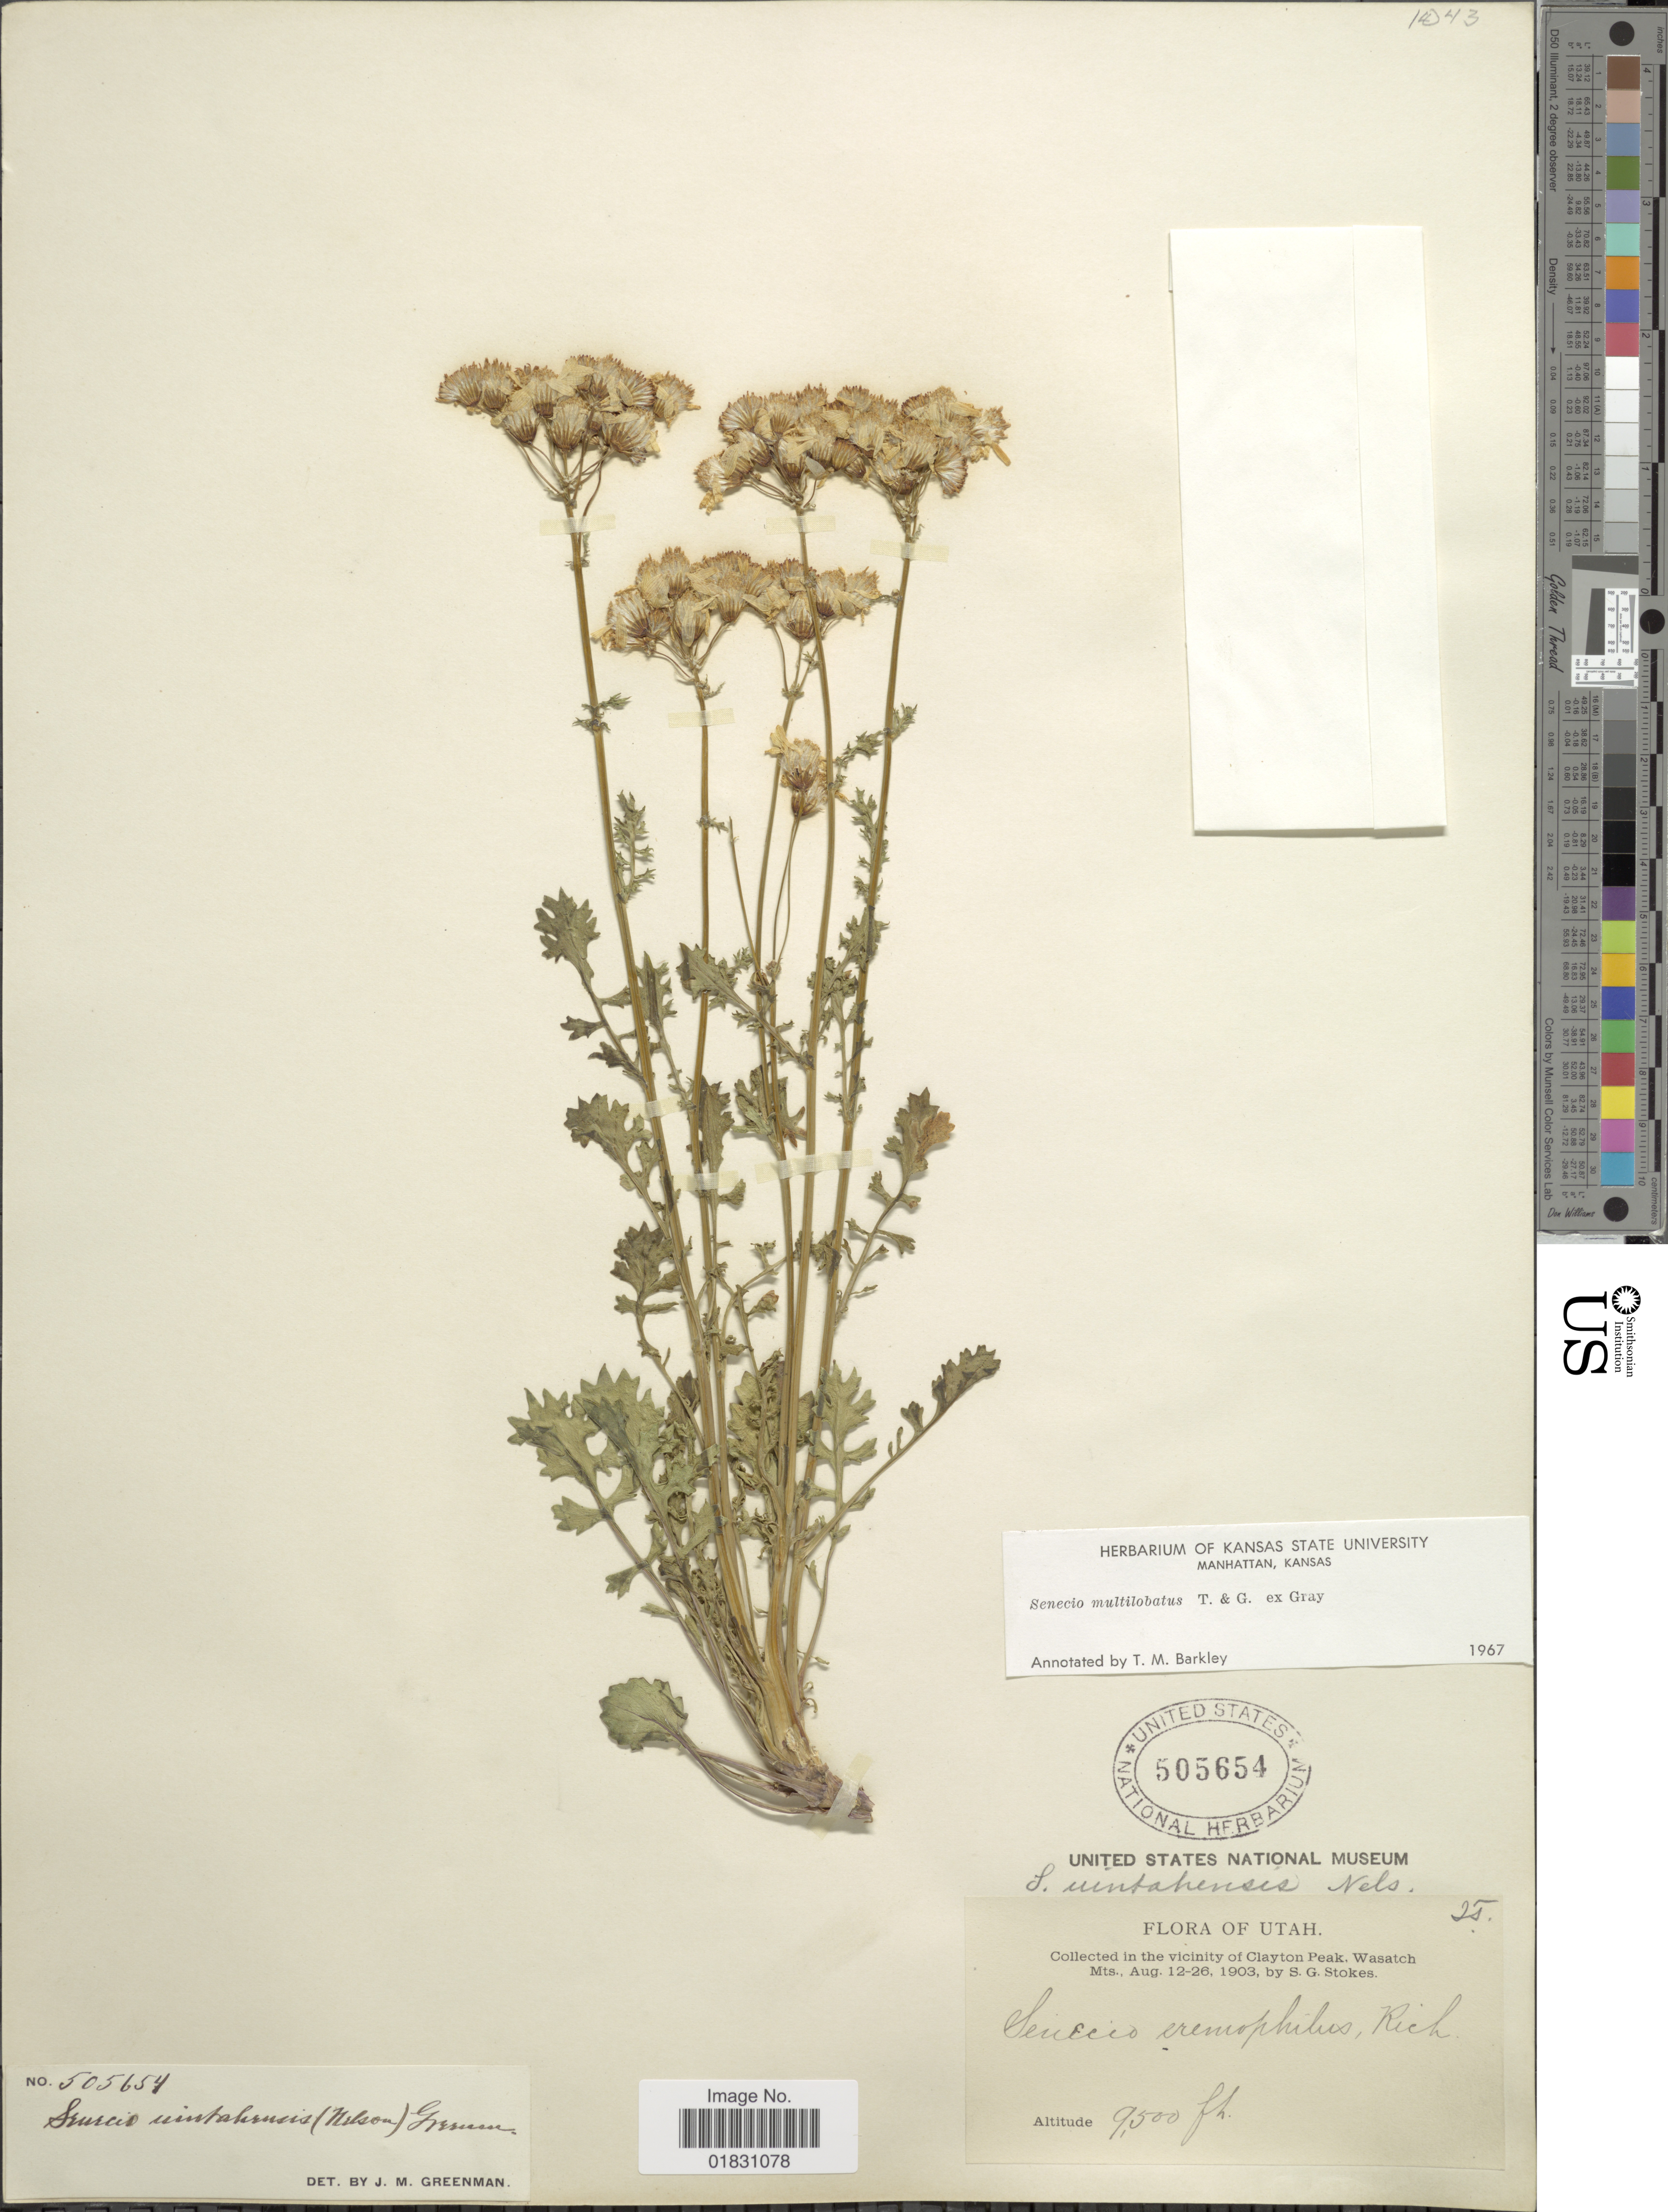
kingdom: Plantae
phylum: Tracheophyta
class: Magnoliopsida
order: Asterales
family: Asteraceae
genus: Packera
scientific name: Packera multilobata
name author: (Torr. & A. Gray) W.A. Weber & Á. Löve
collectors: S. G. Stokes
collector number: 25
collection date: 1903-08-12/1903-08-26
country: United States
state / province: Utah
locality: In the viciniuty of Clayton Peak, Wasatch Mts.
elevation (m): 2896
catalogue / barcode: US 505654